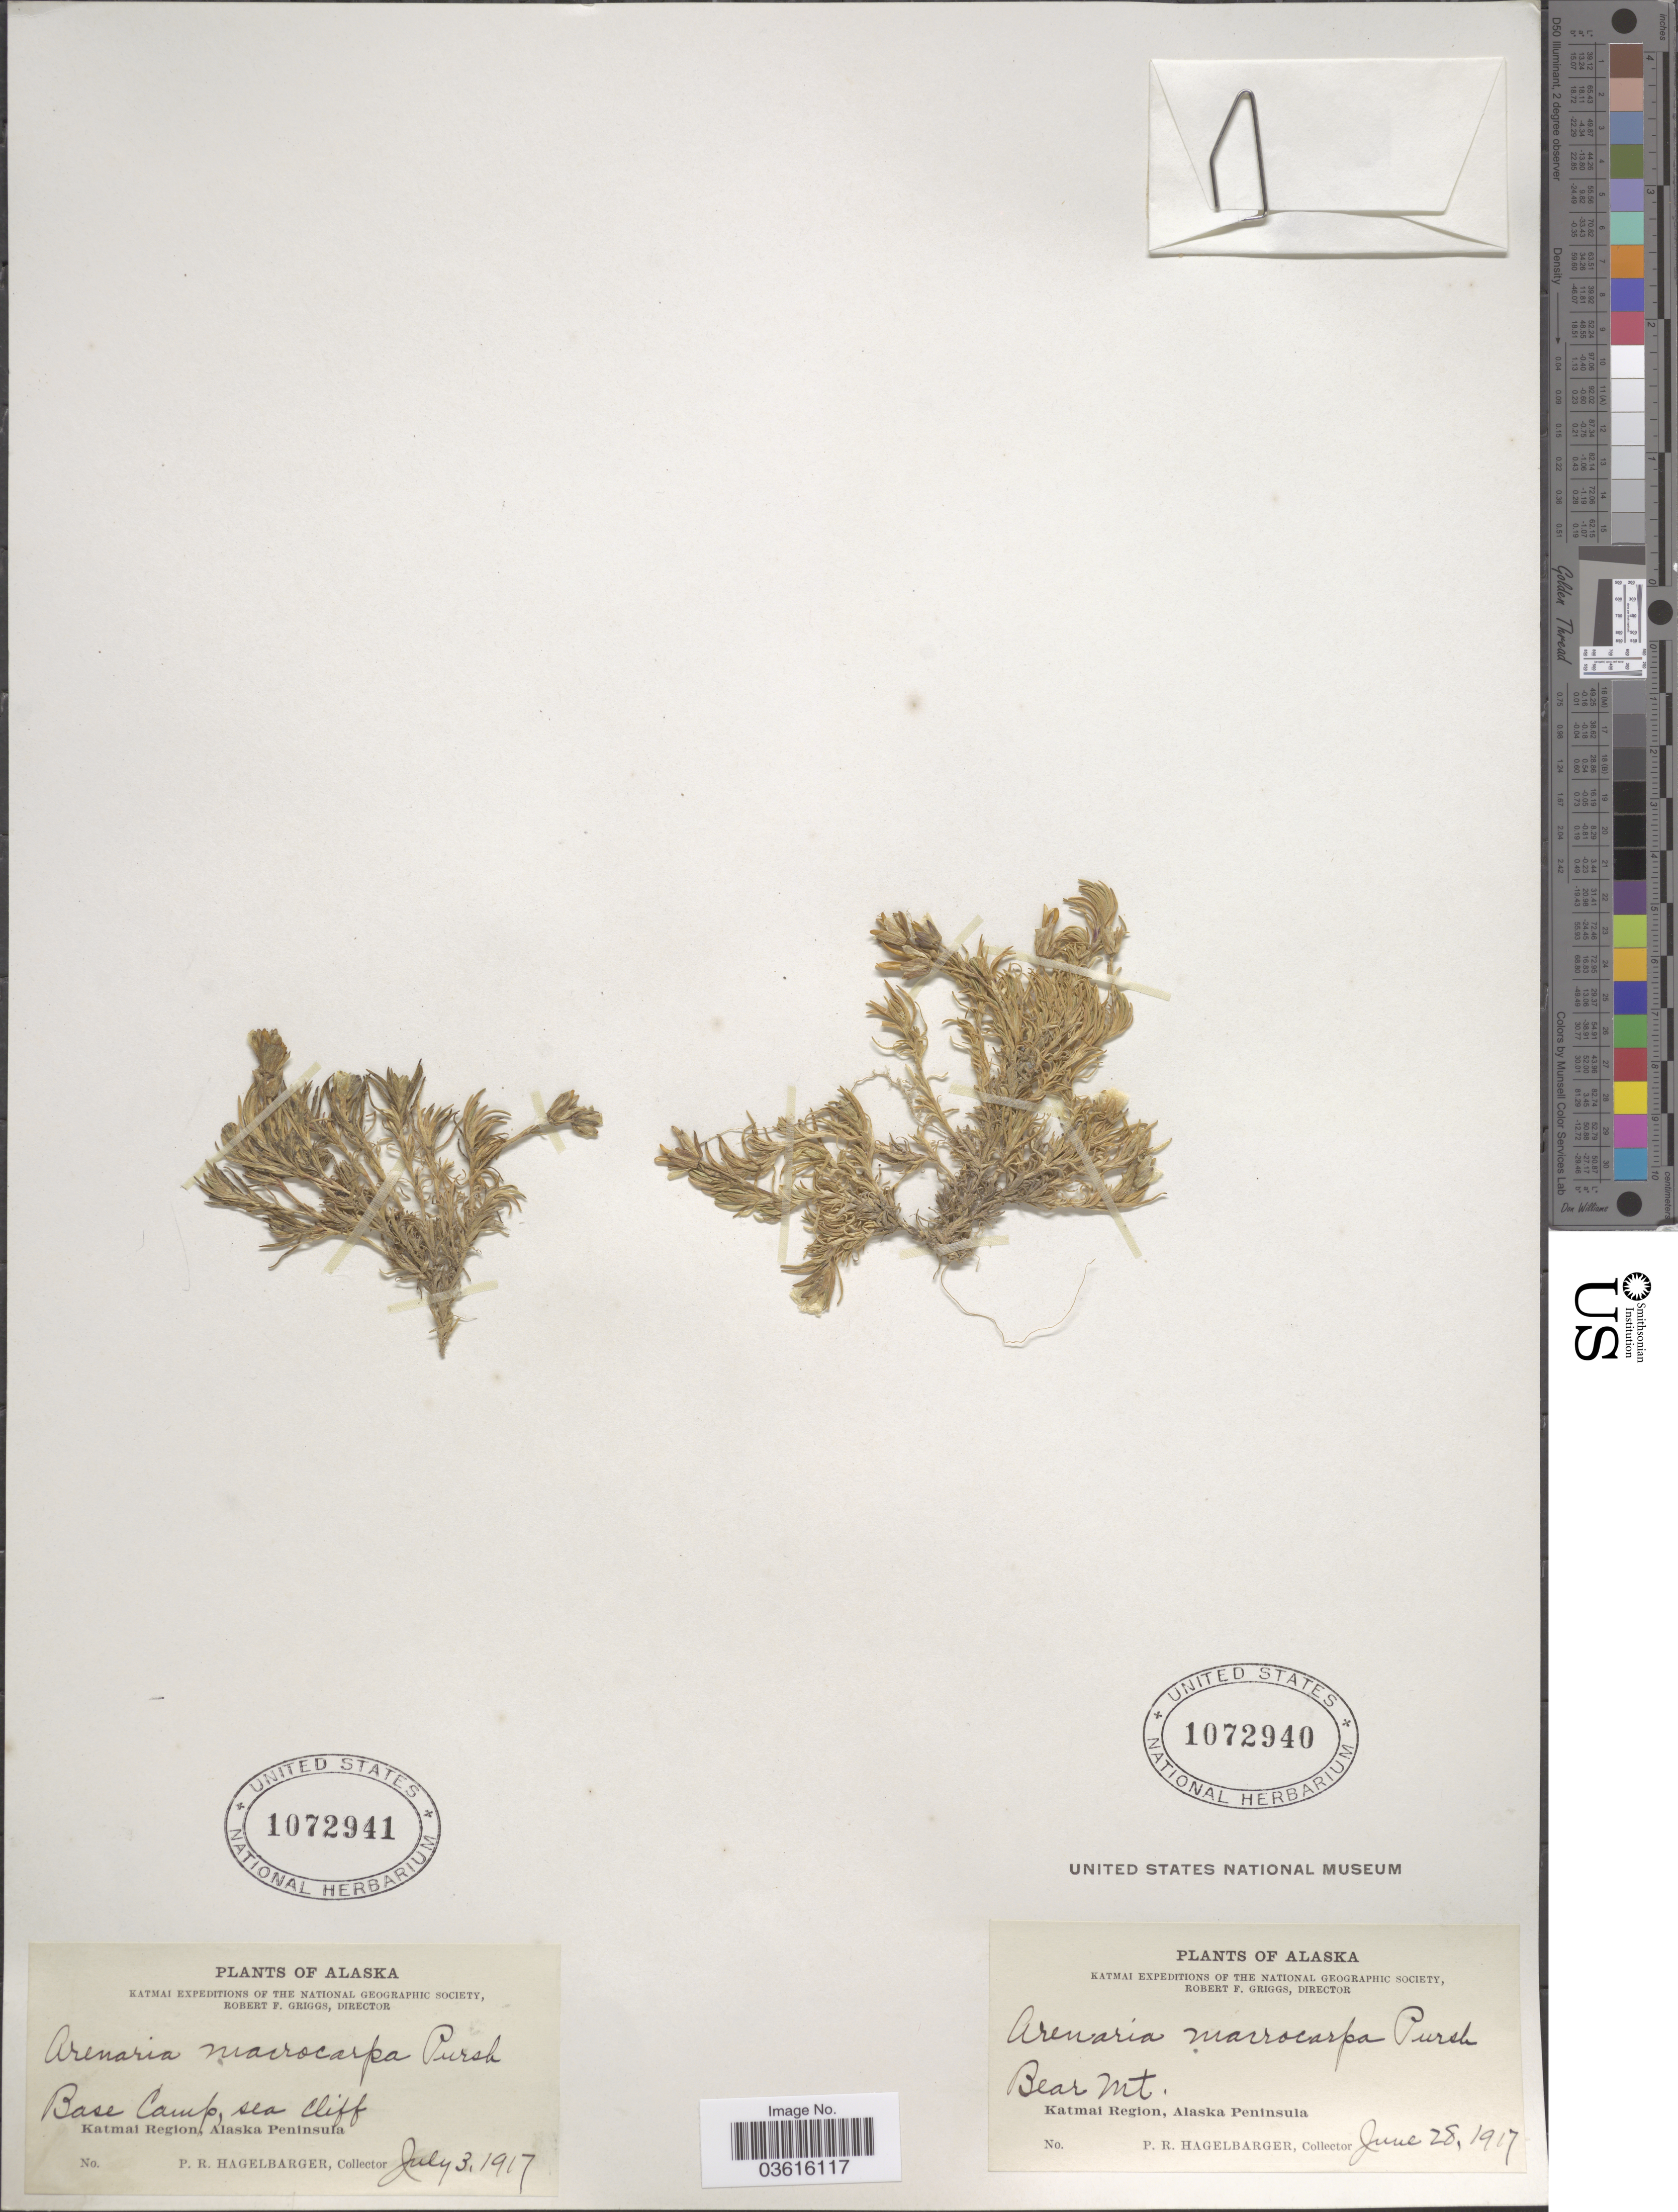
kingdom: Plantae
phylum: Tracheophyta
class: Magnoliopsida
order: Caryophyllales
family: Caryophyllaceae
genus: Pseudocherleria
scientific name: Pseudocherleria macrocarpa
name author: (Pursh) Dillenb. & Kadereit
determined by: U.S. National Herbarium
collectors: P. Hagelbarger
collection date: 1917-07-03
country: United States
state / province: Alaska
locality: Base Camp, sea Cliff. Katmai Region, Alaska Peninsula.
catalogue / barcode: US 1072941